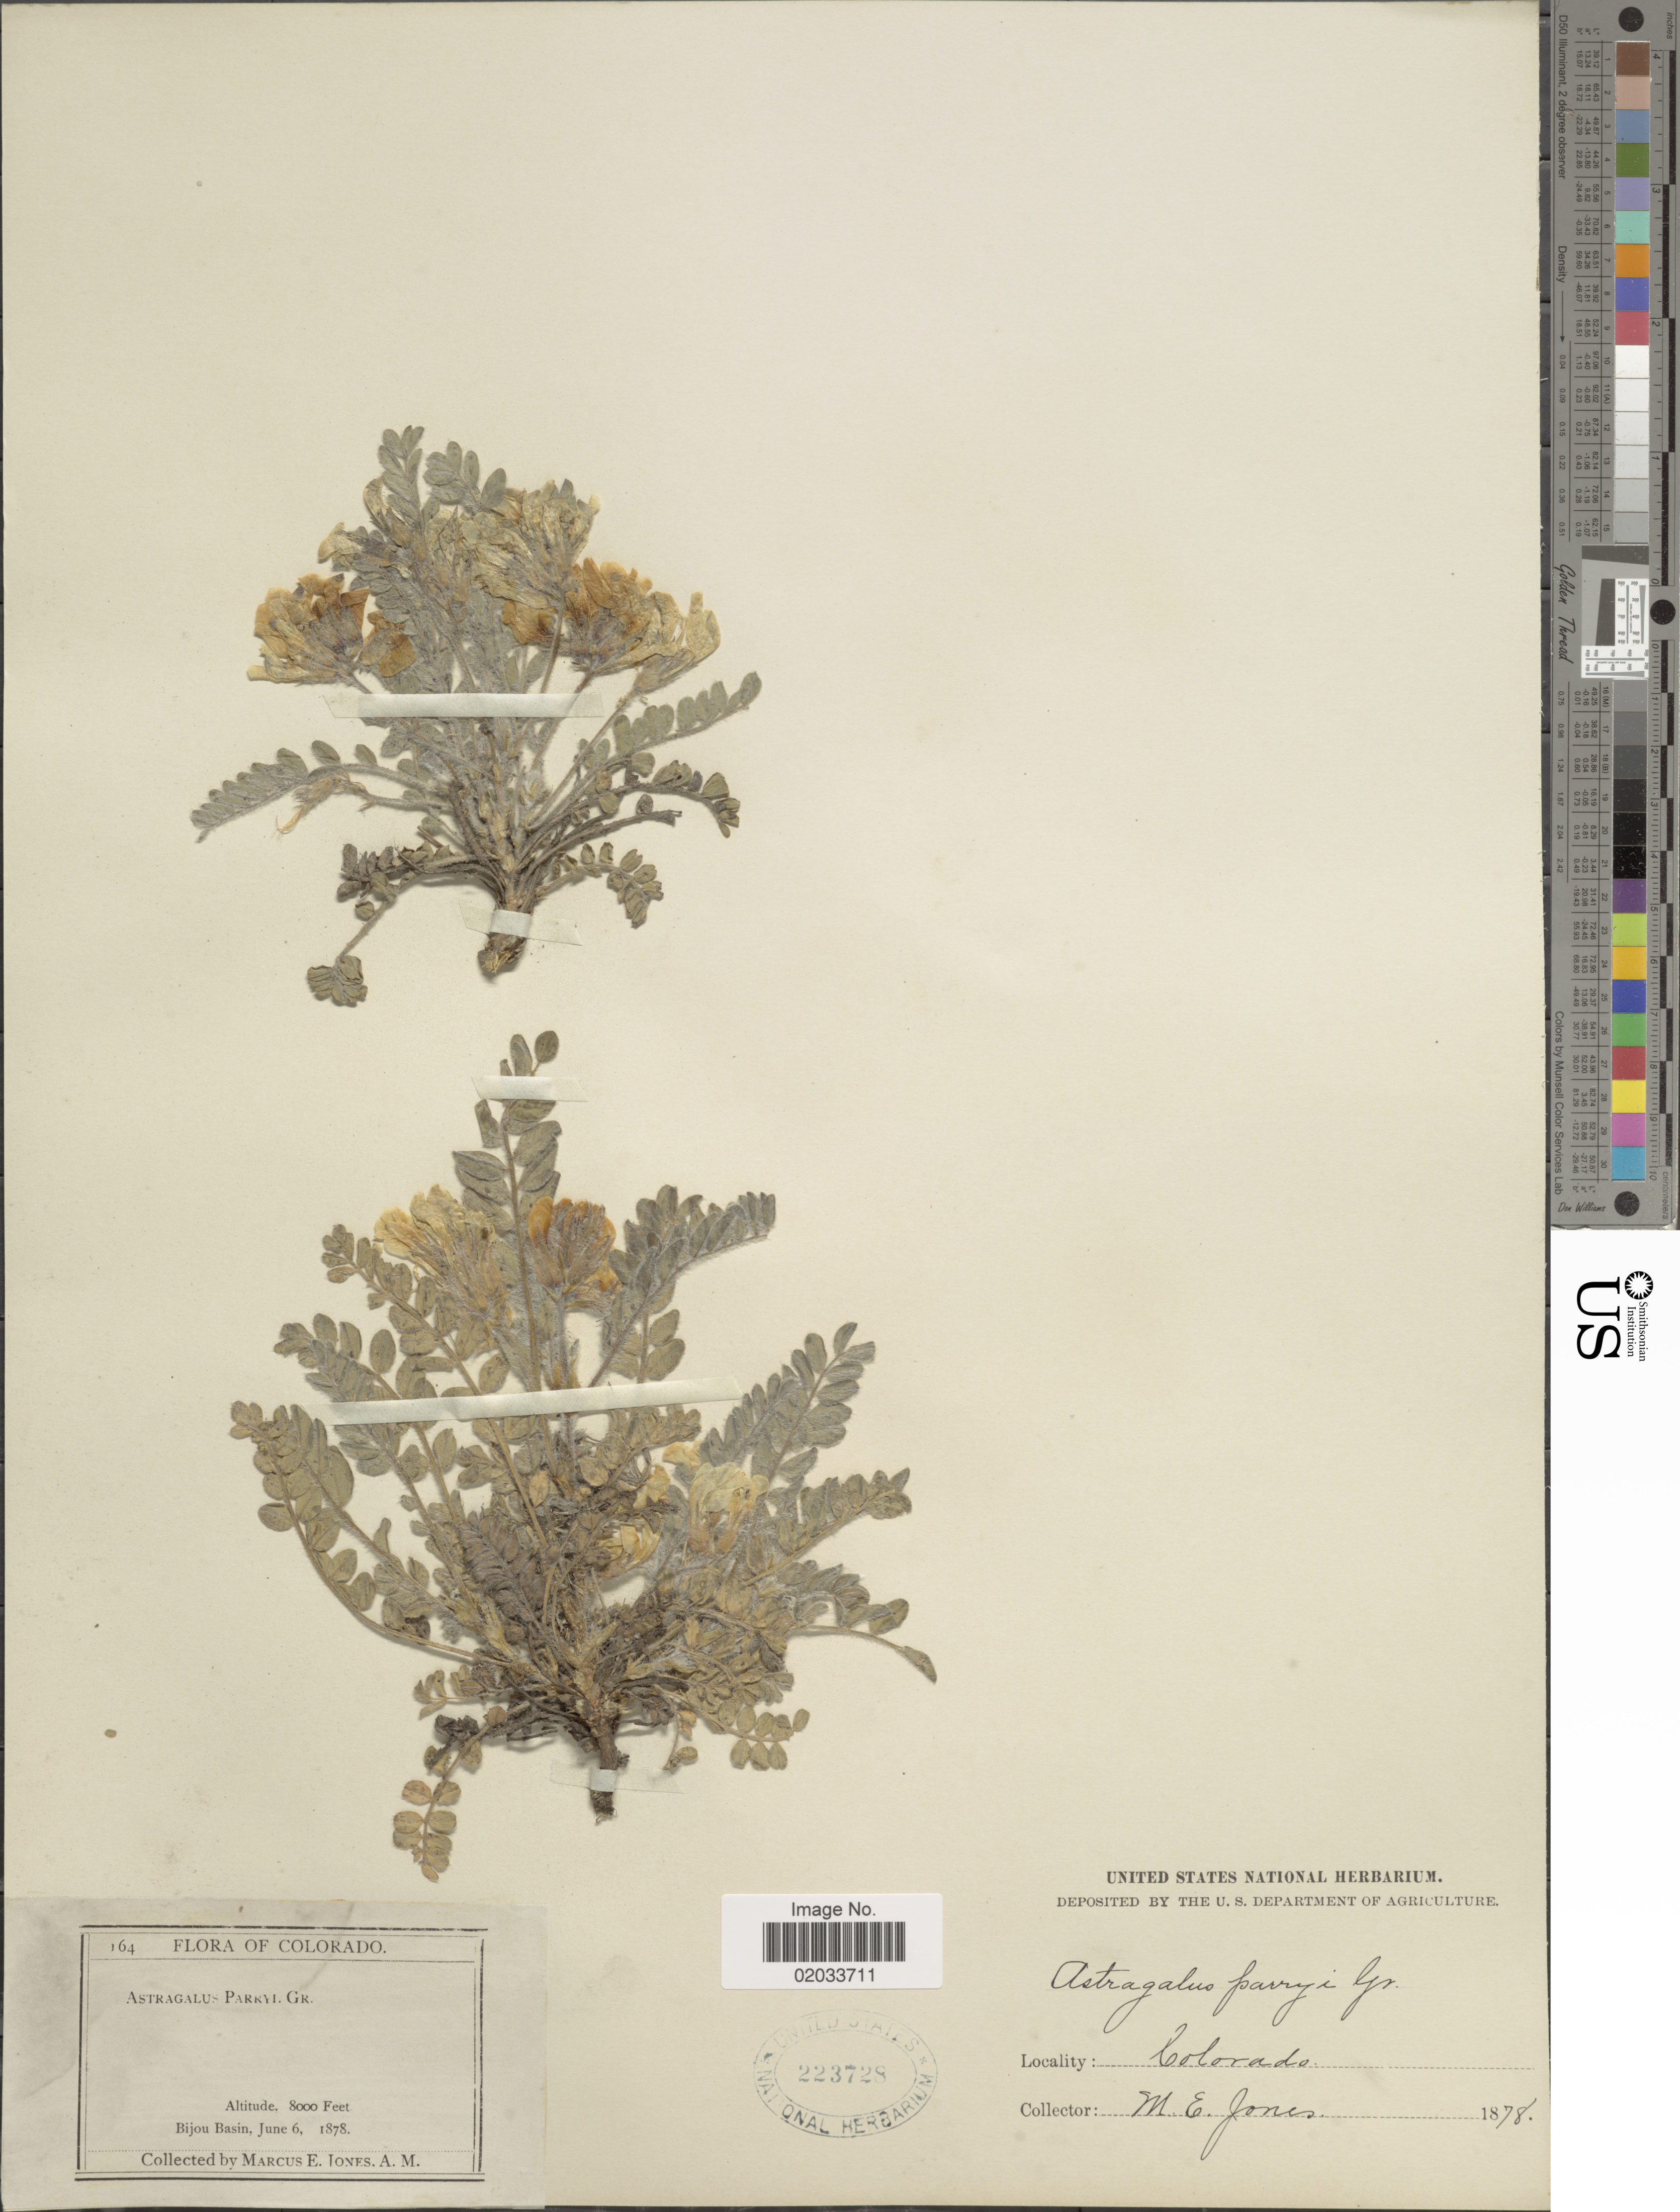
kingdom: Plantae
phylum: Tracheophyta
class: Magnoliopsida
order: Fabales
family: Fabaceae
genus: Astragalus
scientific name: Astragalus parryi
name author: A. Gray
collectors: M. E. Jones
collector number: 164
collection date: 1878-06-06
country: United States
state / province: Colorado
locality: Bijou Basin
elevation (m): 2438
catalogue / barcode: US 223728